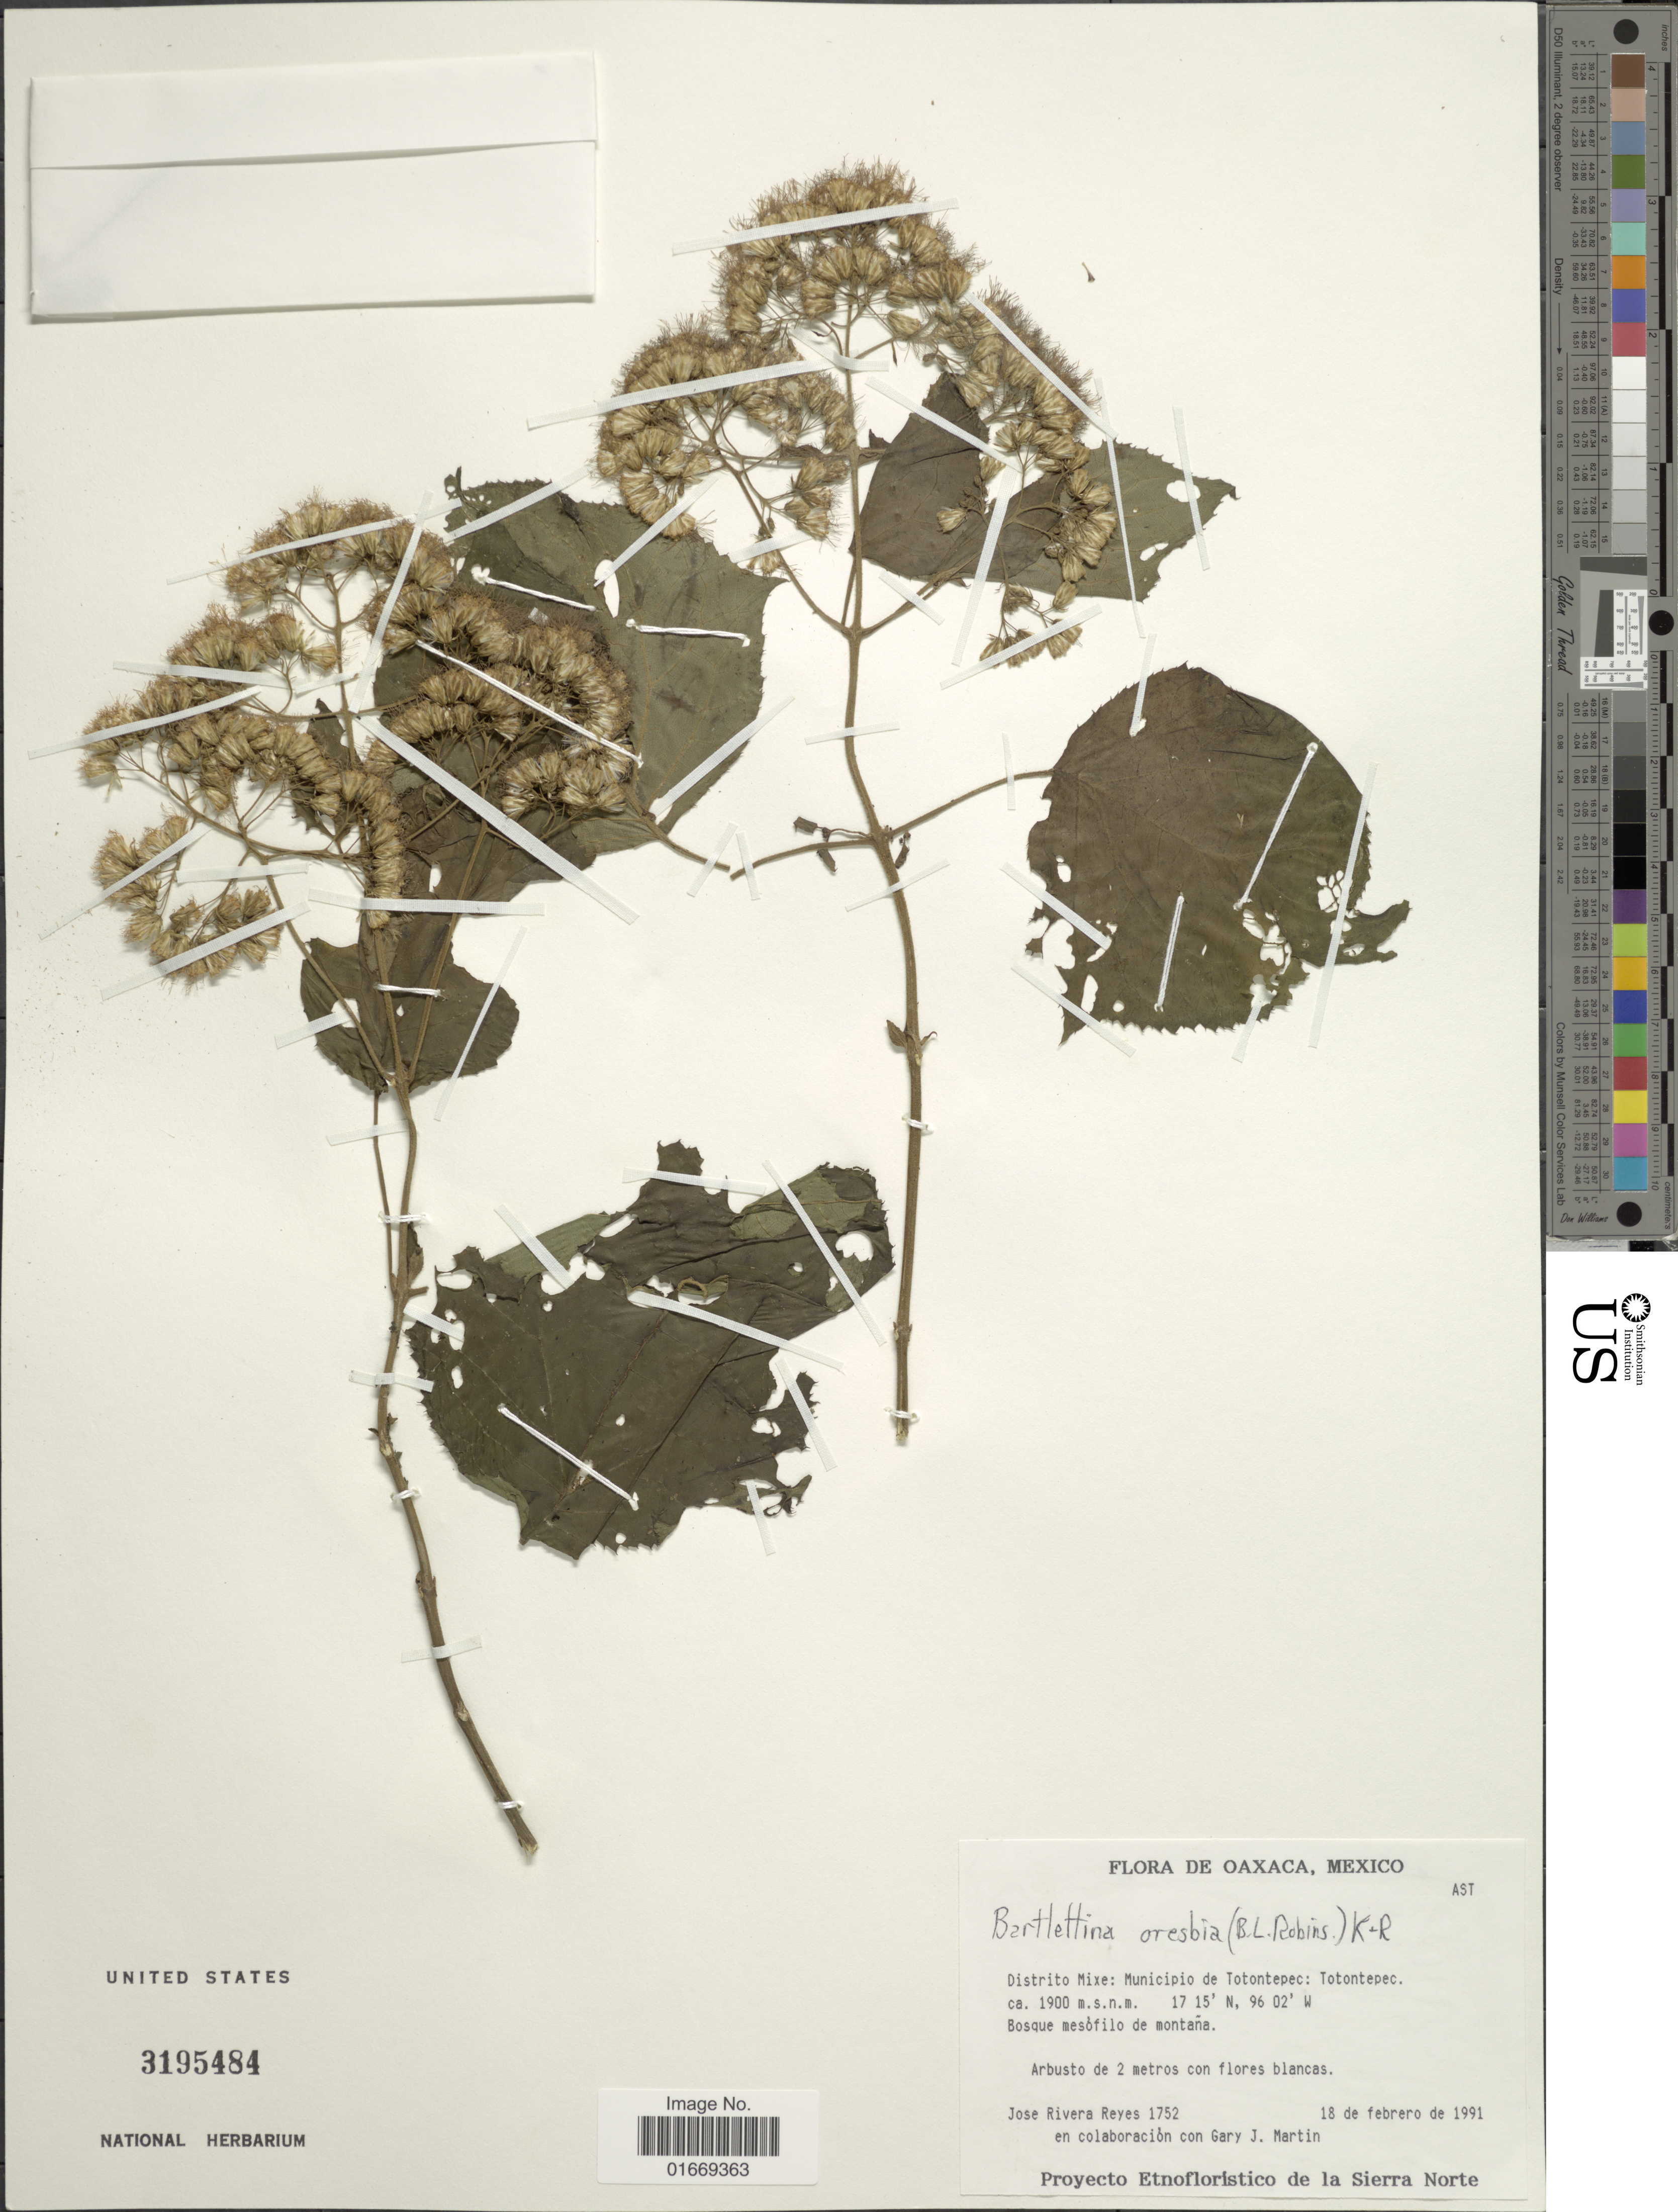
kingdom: Plantae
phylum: Tracheophyta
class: Magnoliopsida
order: Asterales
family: Asteraceae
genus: Bartlettina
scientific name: Bartlettina oresbia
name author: (B.L. Rob.) R.M. King & H. Rob.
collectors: J. Reyes & G. J. Martin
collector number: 1752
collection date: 1991-02-18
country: Mexico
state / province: Oaxaca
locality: Distrito Mixe: Municipio de Totontepec: Totontepec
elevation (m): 1900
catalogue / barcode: US 3195484